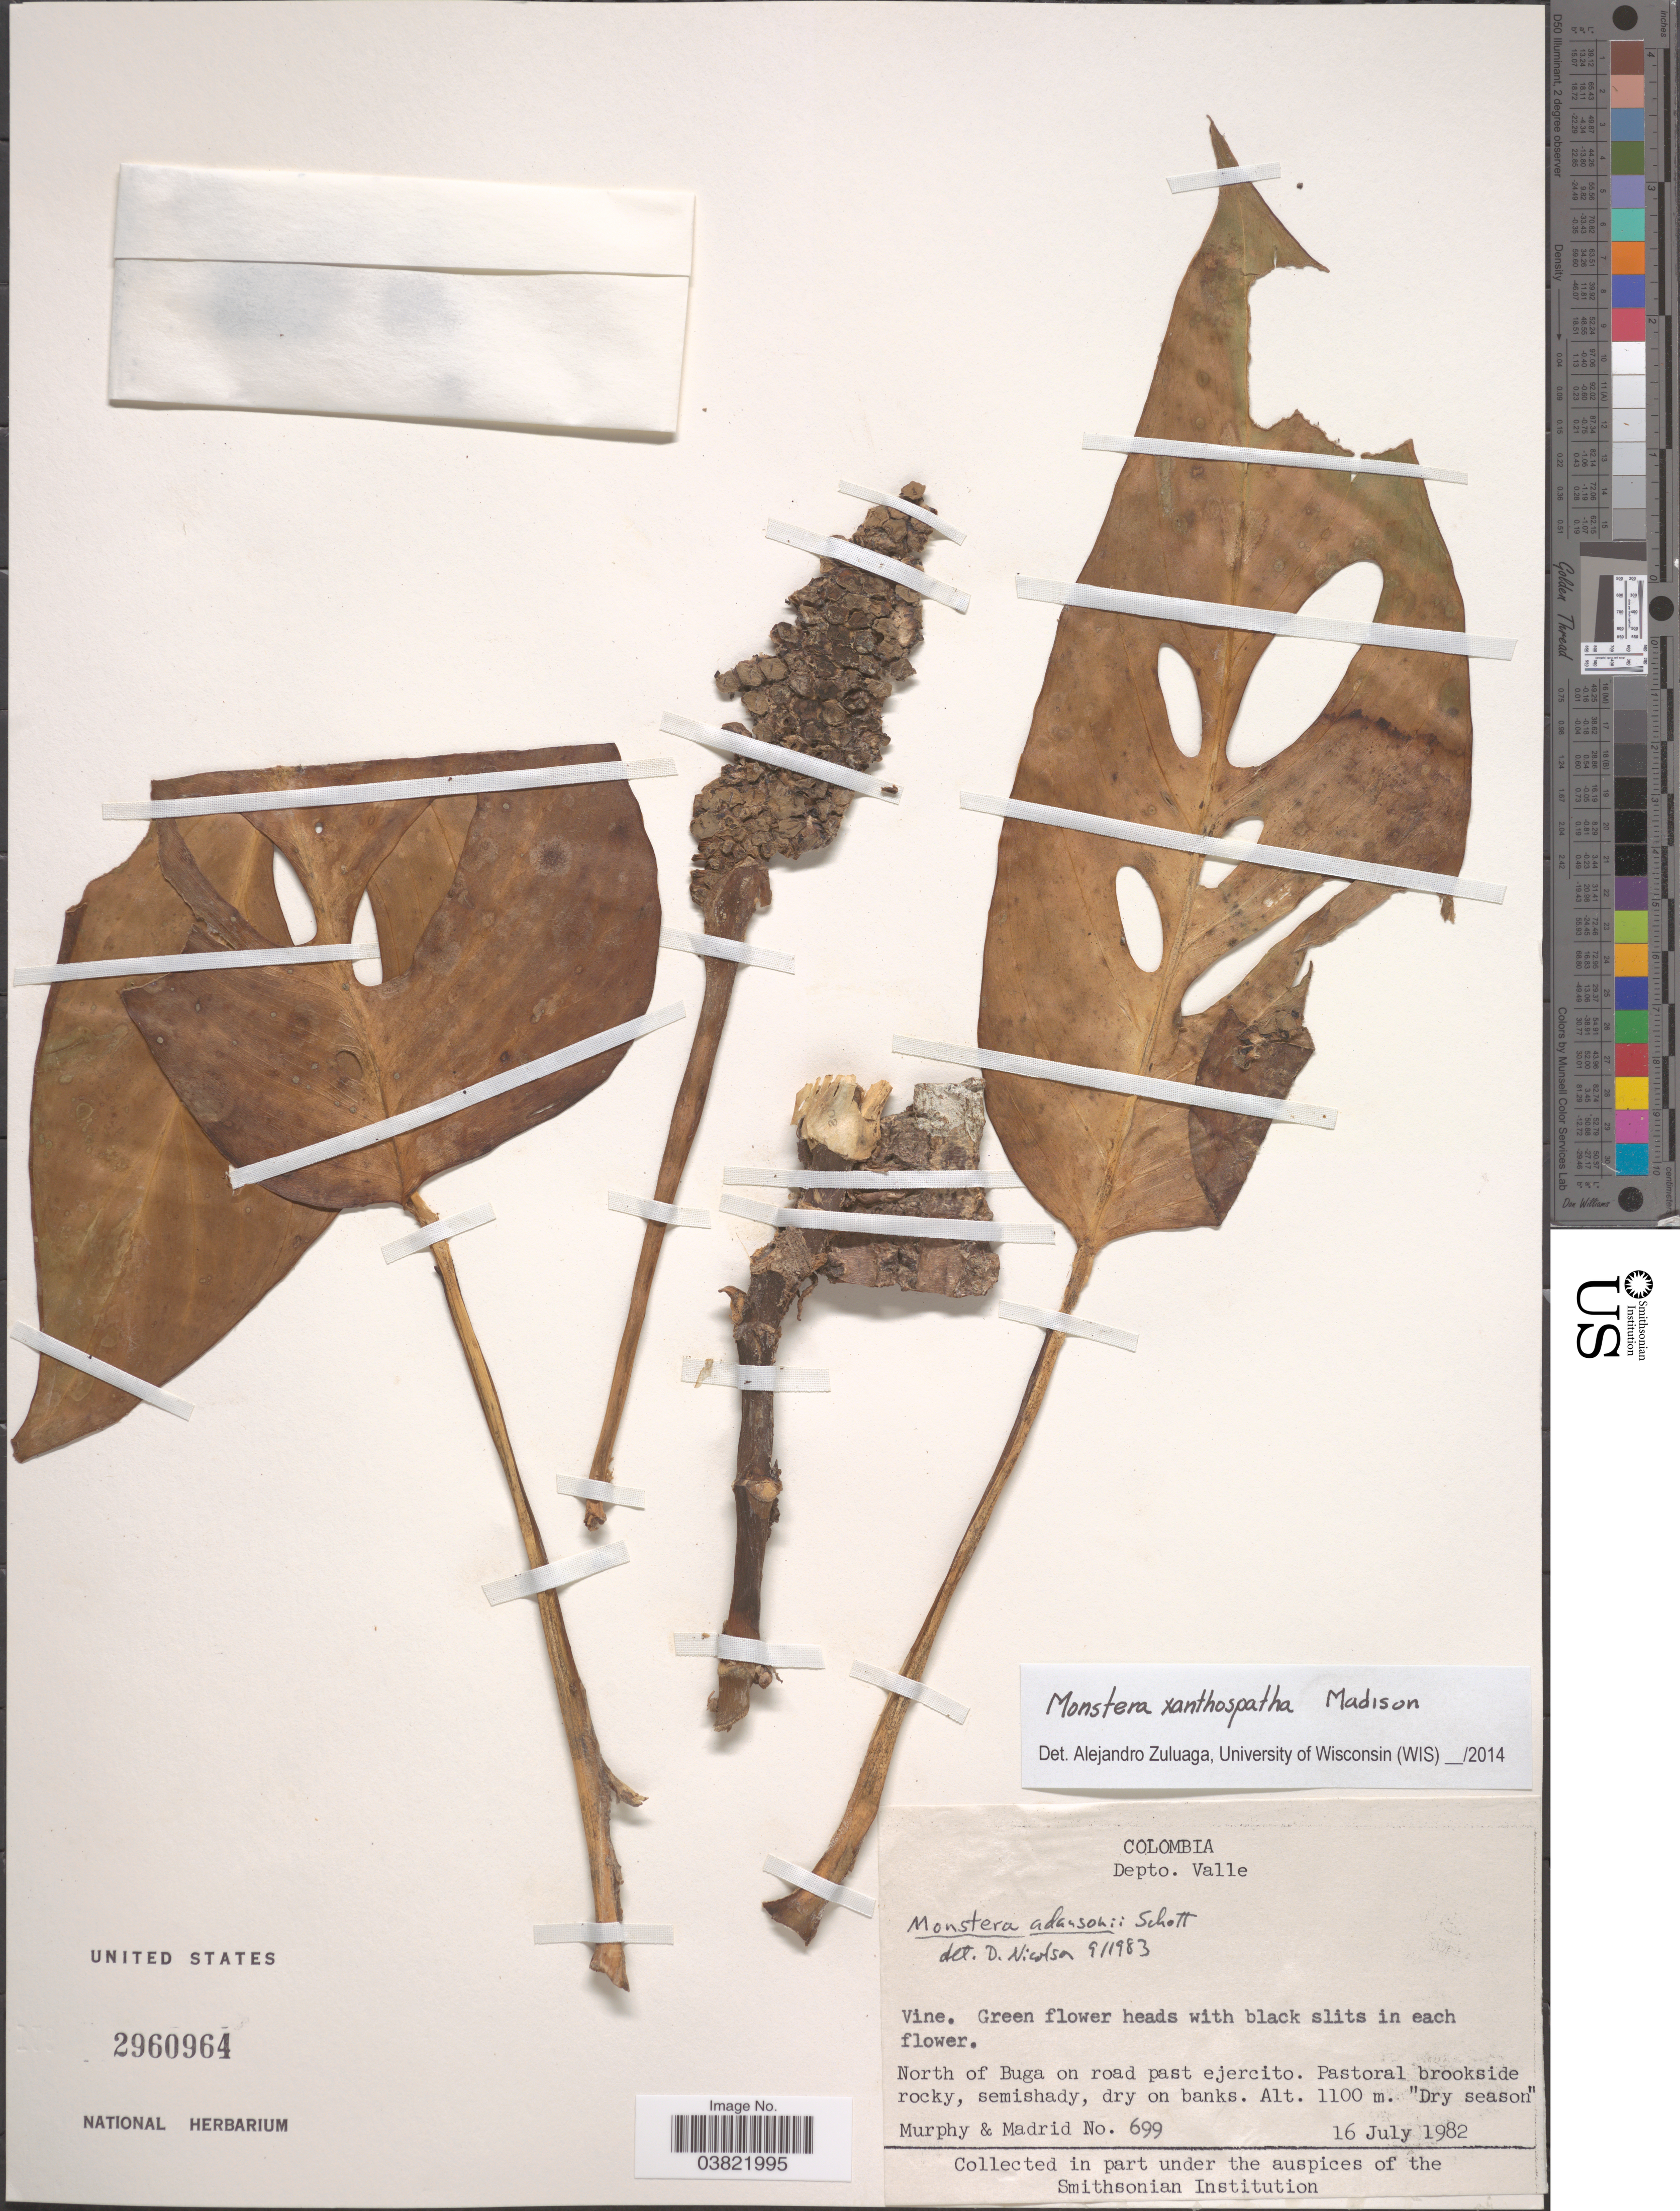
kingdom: Plantae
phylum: Tracheophyta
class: Liliopsida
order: Alismatales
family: Araceae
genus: Monstera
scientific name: Monstera xanthospatha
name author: Madison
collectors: -. Murphy & -. Madrid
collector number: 699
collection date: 1982-07-16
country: Colombia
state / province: Valle del Cauca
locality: Depto. Valle. North of Buga on road past ejercito.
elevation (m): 1100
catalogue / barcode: US 2960964